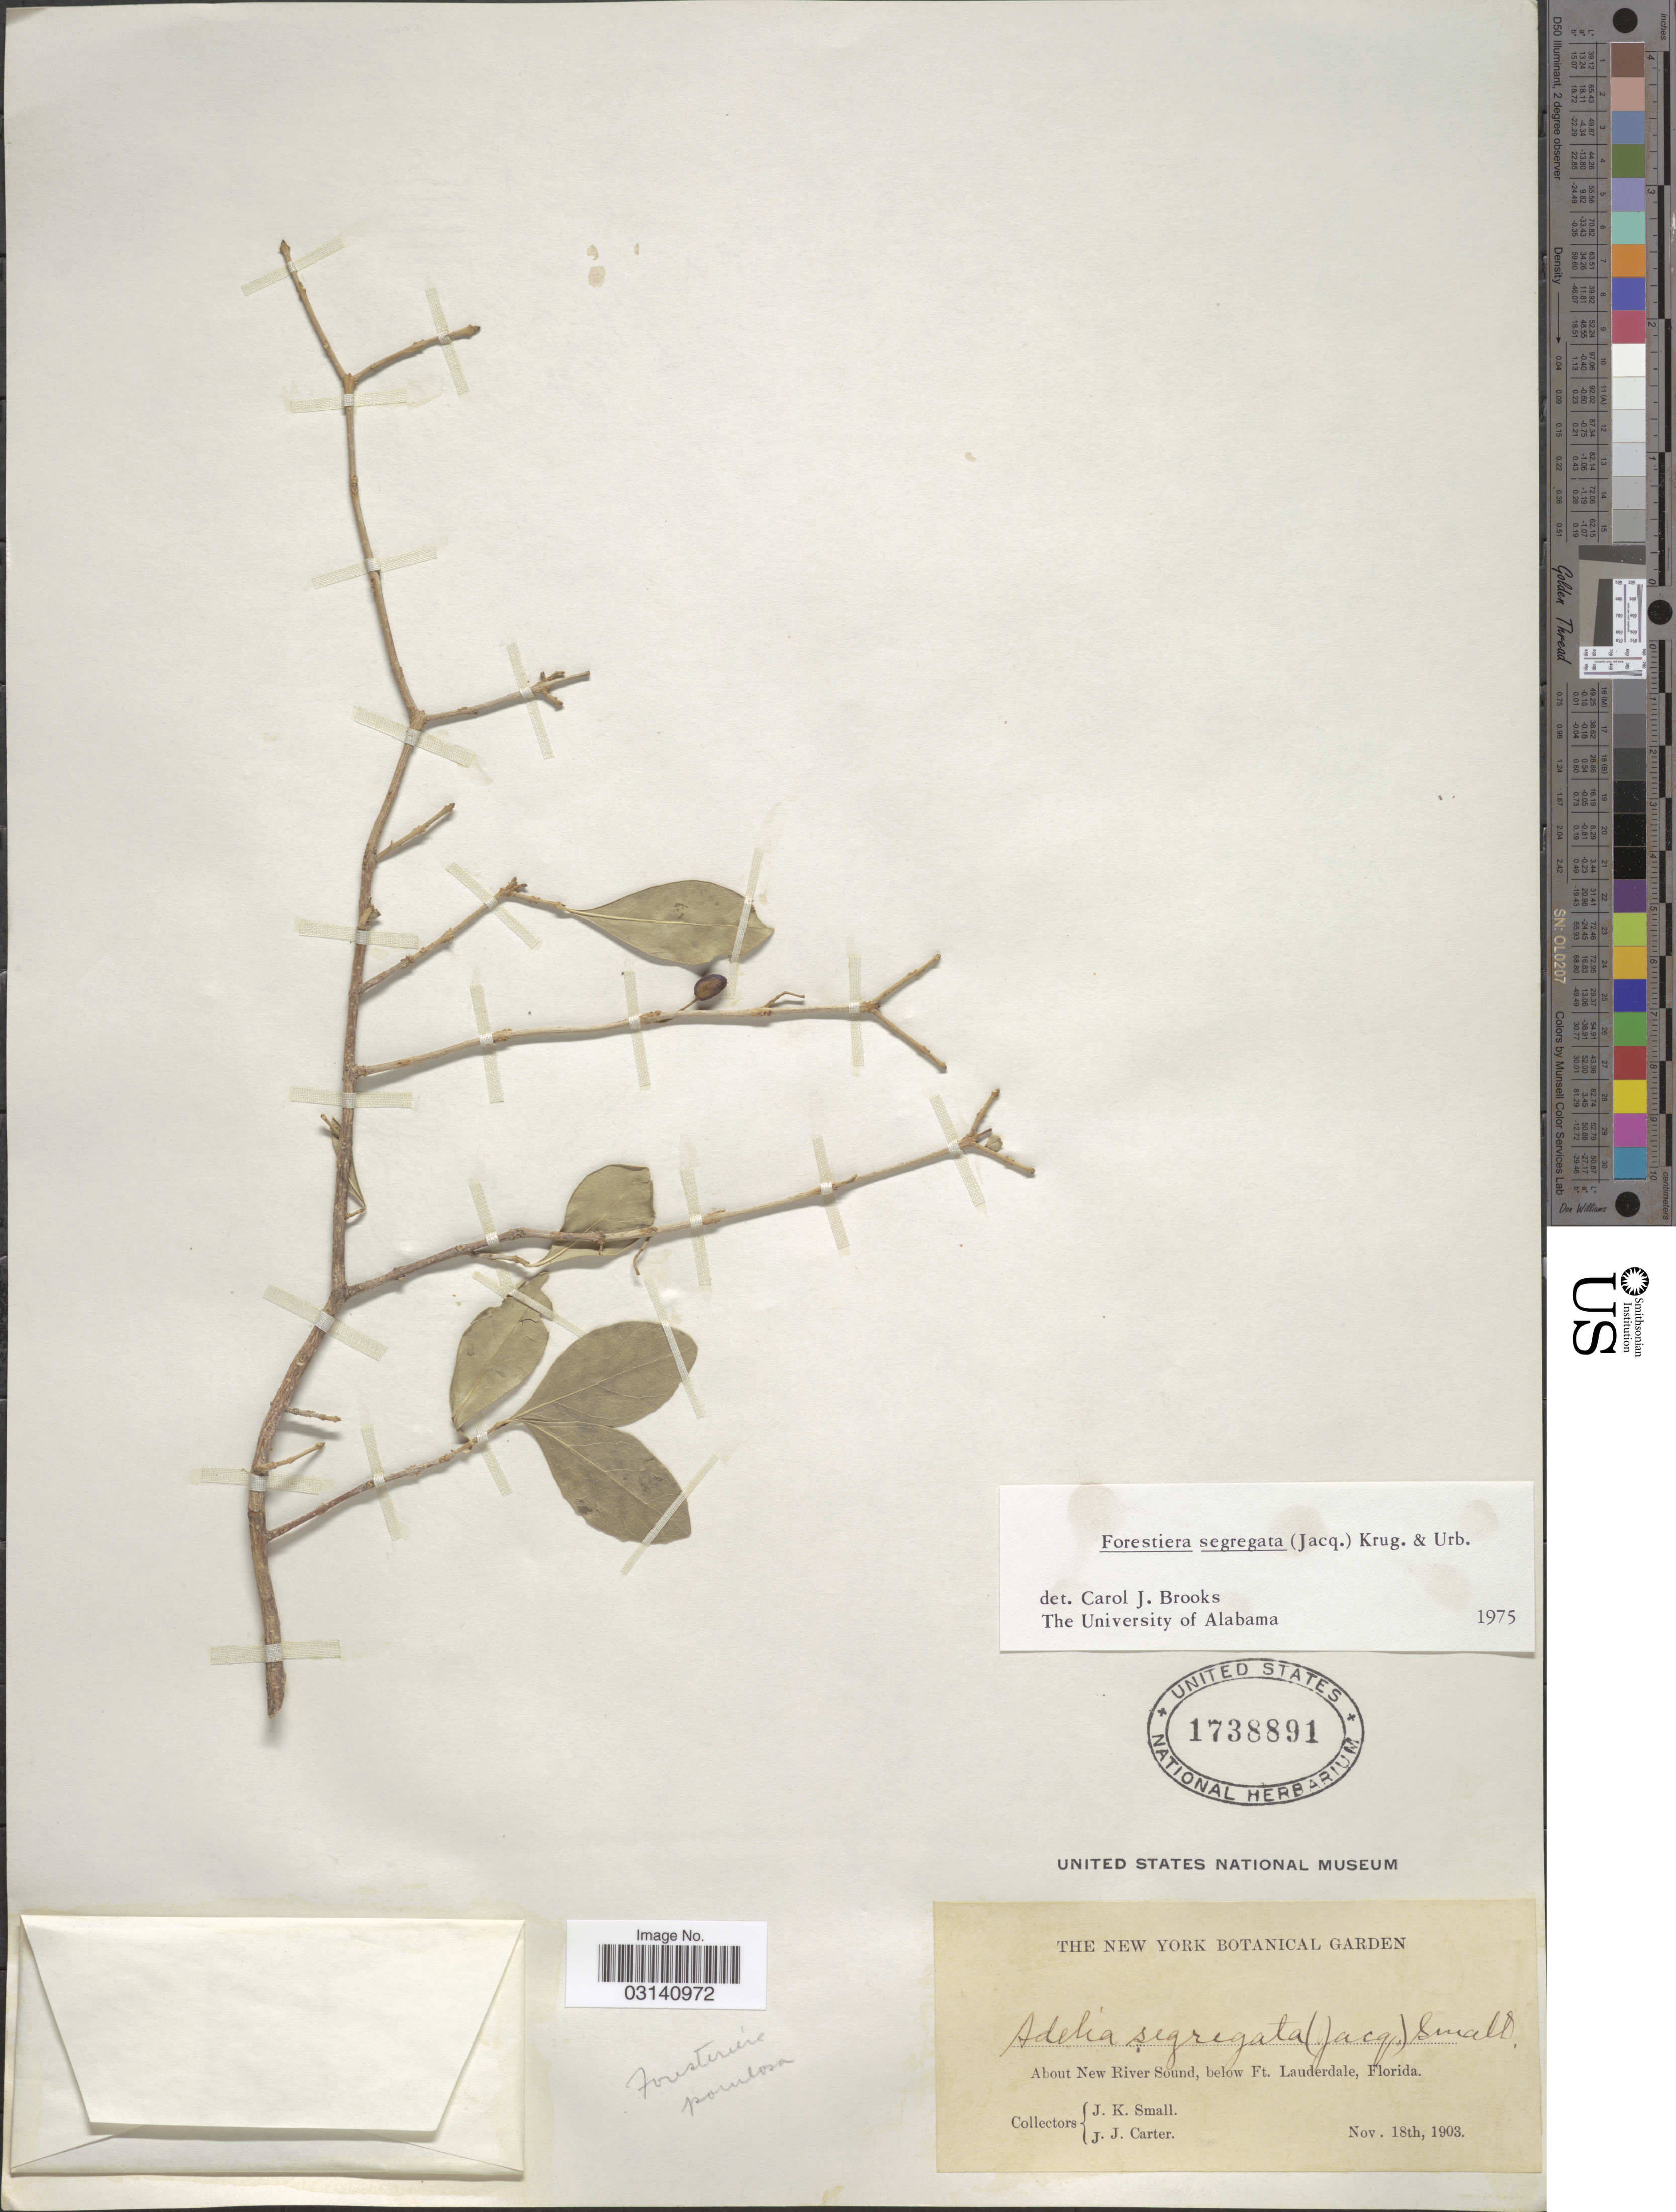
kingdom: Plantae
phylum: Tracheophyta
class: Magnoliopsida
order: Lamiales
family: Oleaceae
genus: Forestiera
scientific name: Forestiera segregata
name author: (Jacq.) Krug & Urb.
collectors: J. K. Small & J. Carter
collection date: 1903-11-18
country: United States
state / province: Florida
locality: About New River Sound, below Ft. Lauderdale.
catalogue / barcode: US 1738891